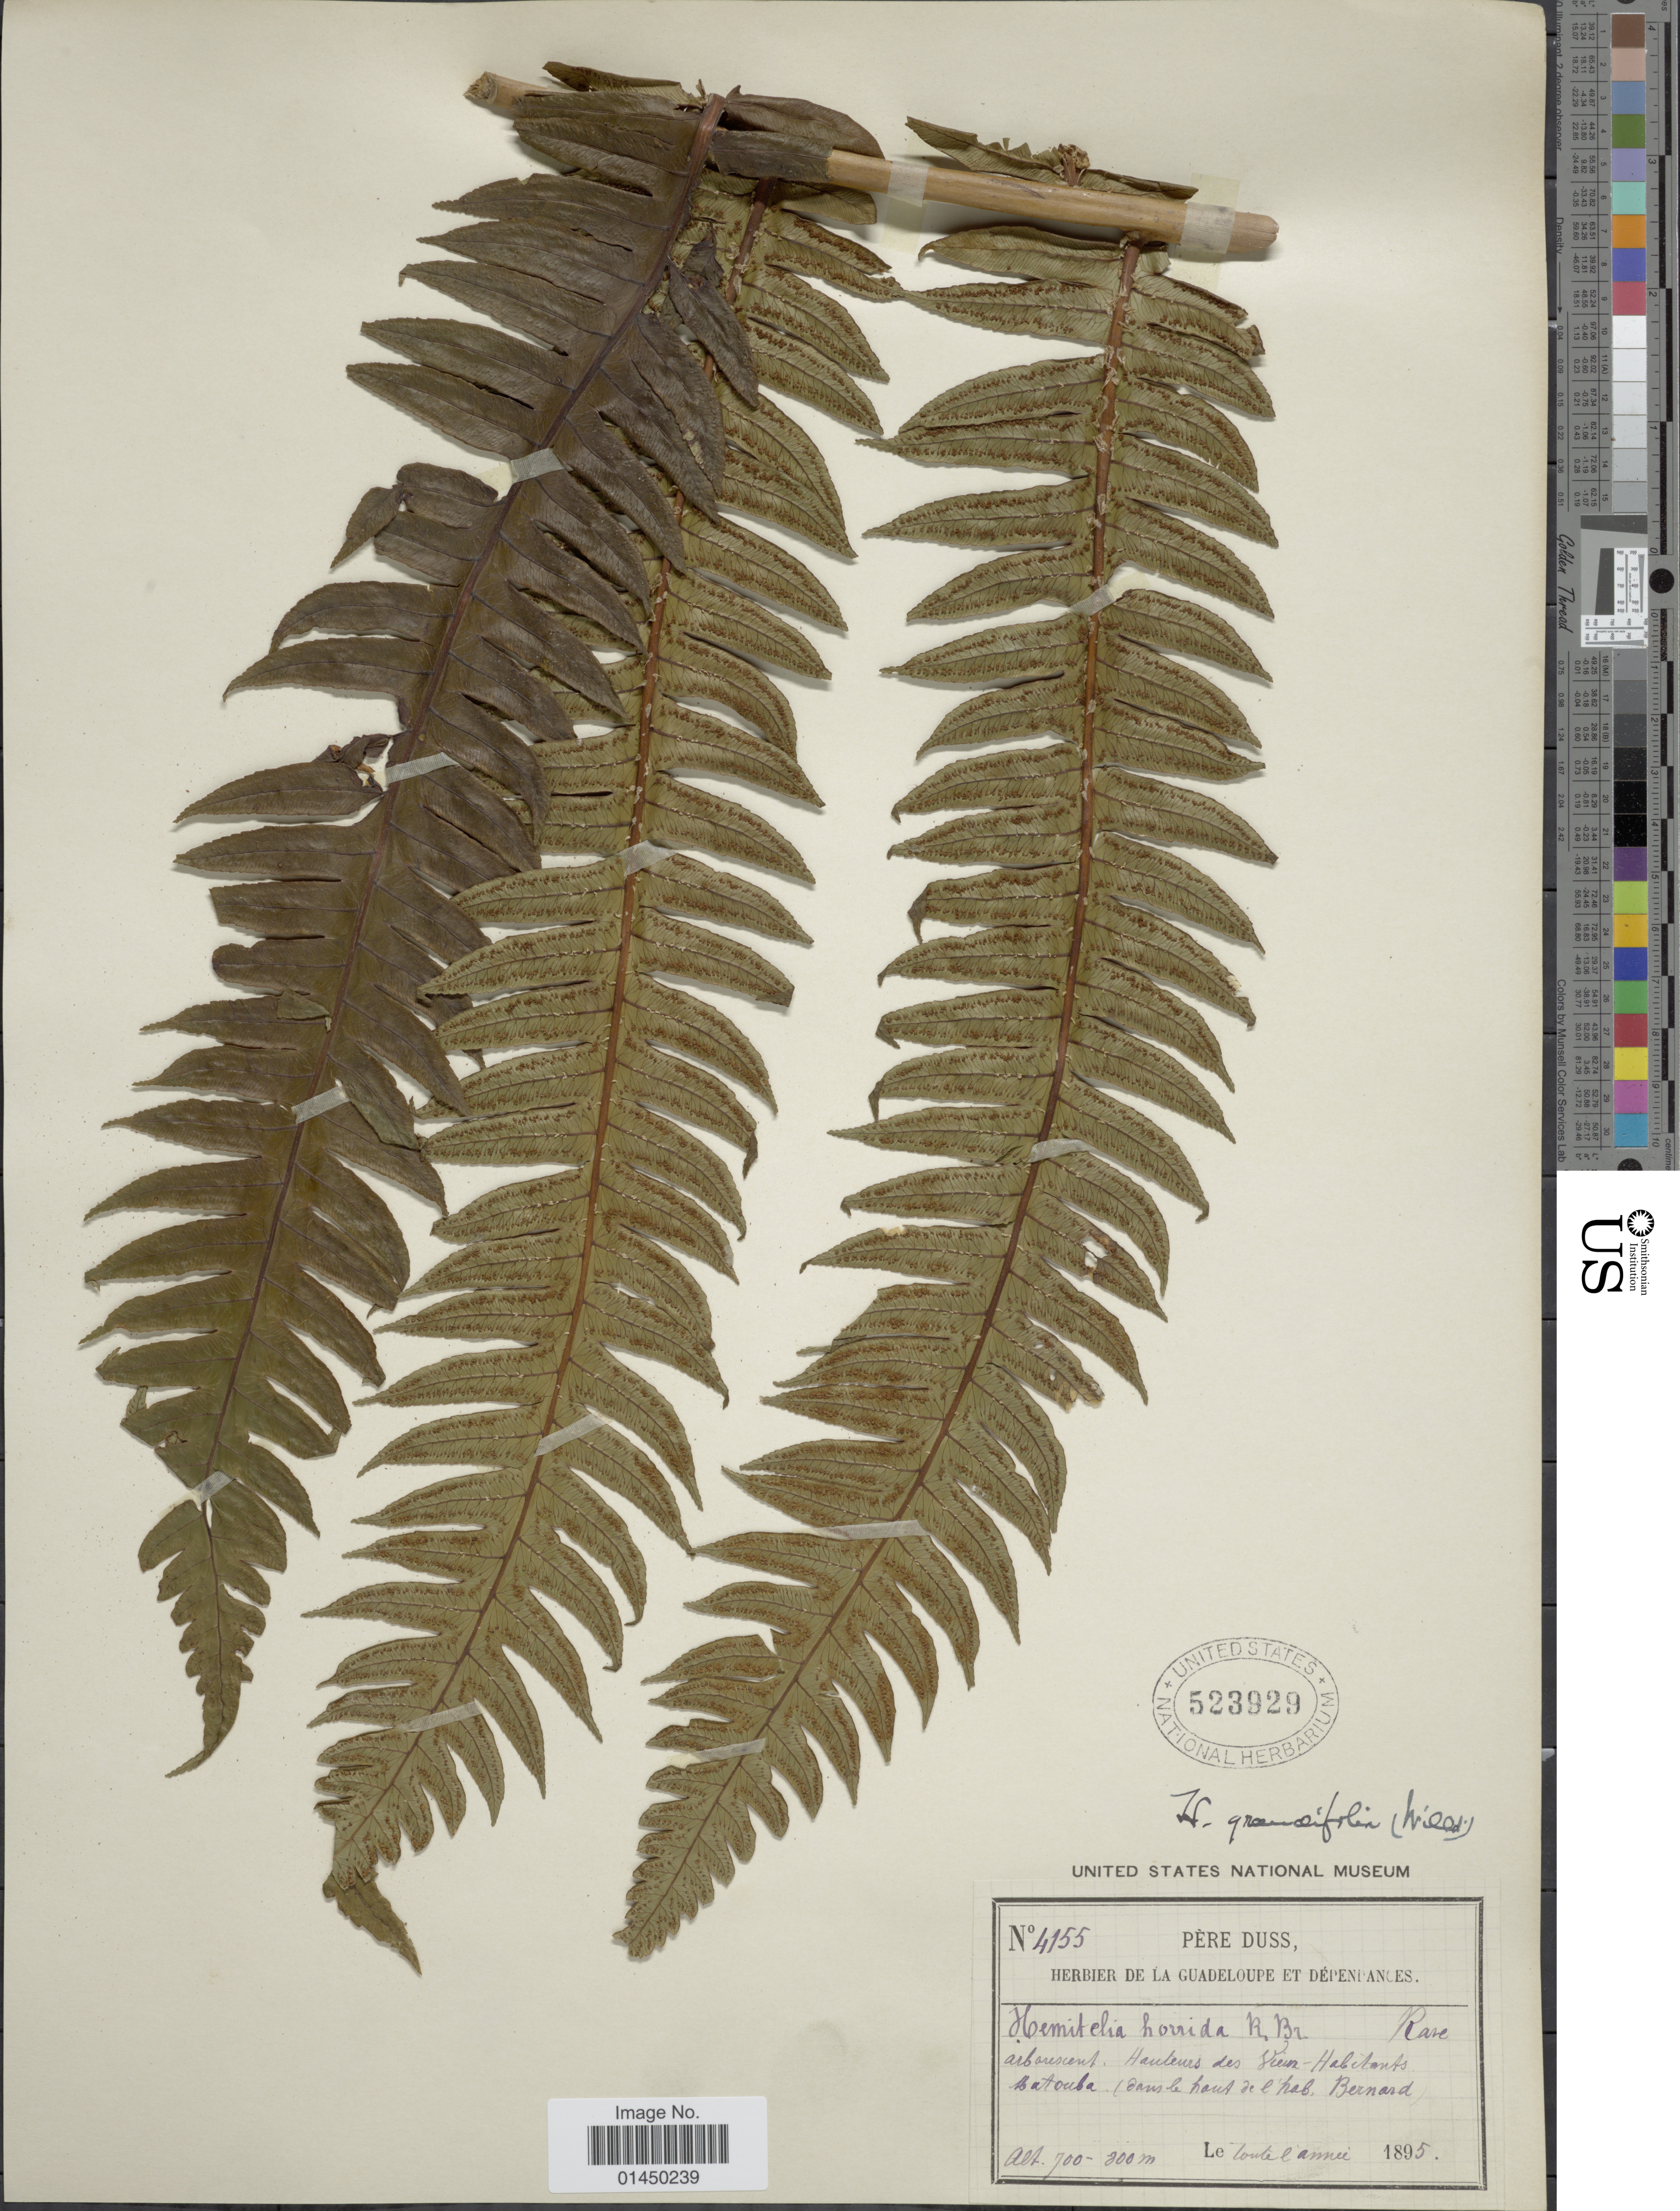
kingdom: Plantae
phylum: Tracheophyta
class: Polypodiopsida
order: Cyatheales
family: Cyatheaceae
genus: Cyathea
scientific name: Cyathea grandifolia var. grandifolia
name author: Willd.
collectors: -. Duss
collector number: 4155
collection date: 1895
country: Guadeloupe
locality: De La Guadeloupe et Depenancesm Hauteurs des Sierra Habitants, Batouche (dans le haut de l hab Bernard) [interpreted]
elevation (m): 700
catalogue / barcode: US 523929